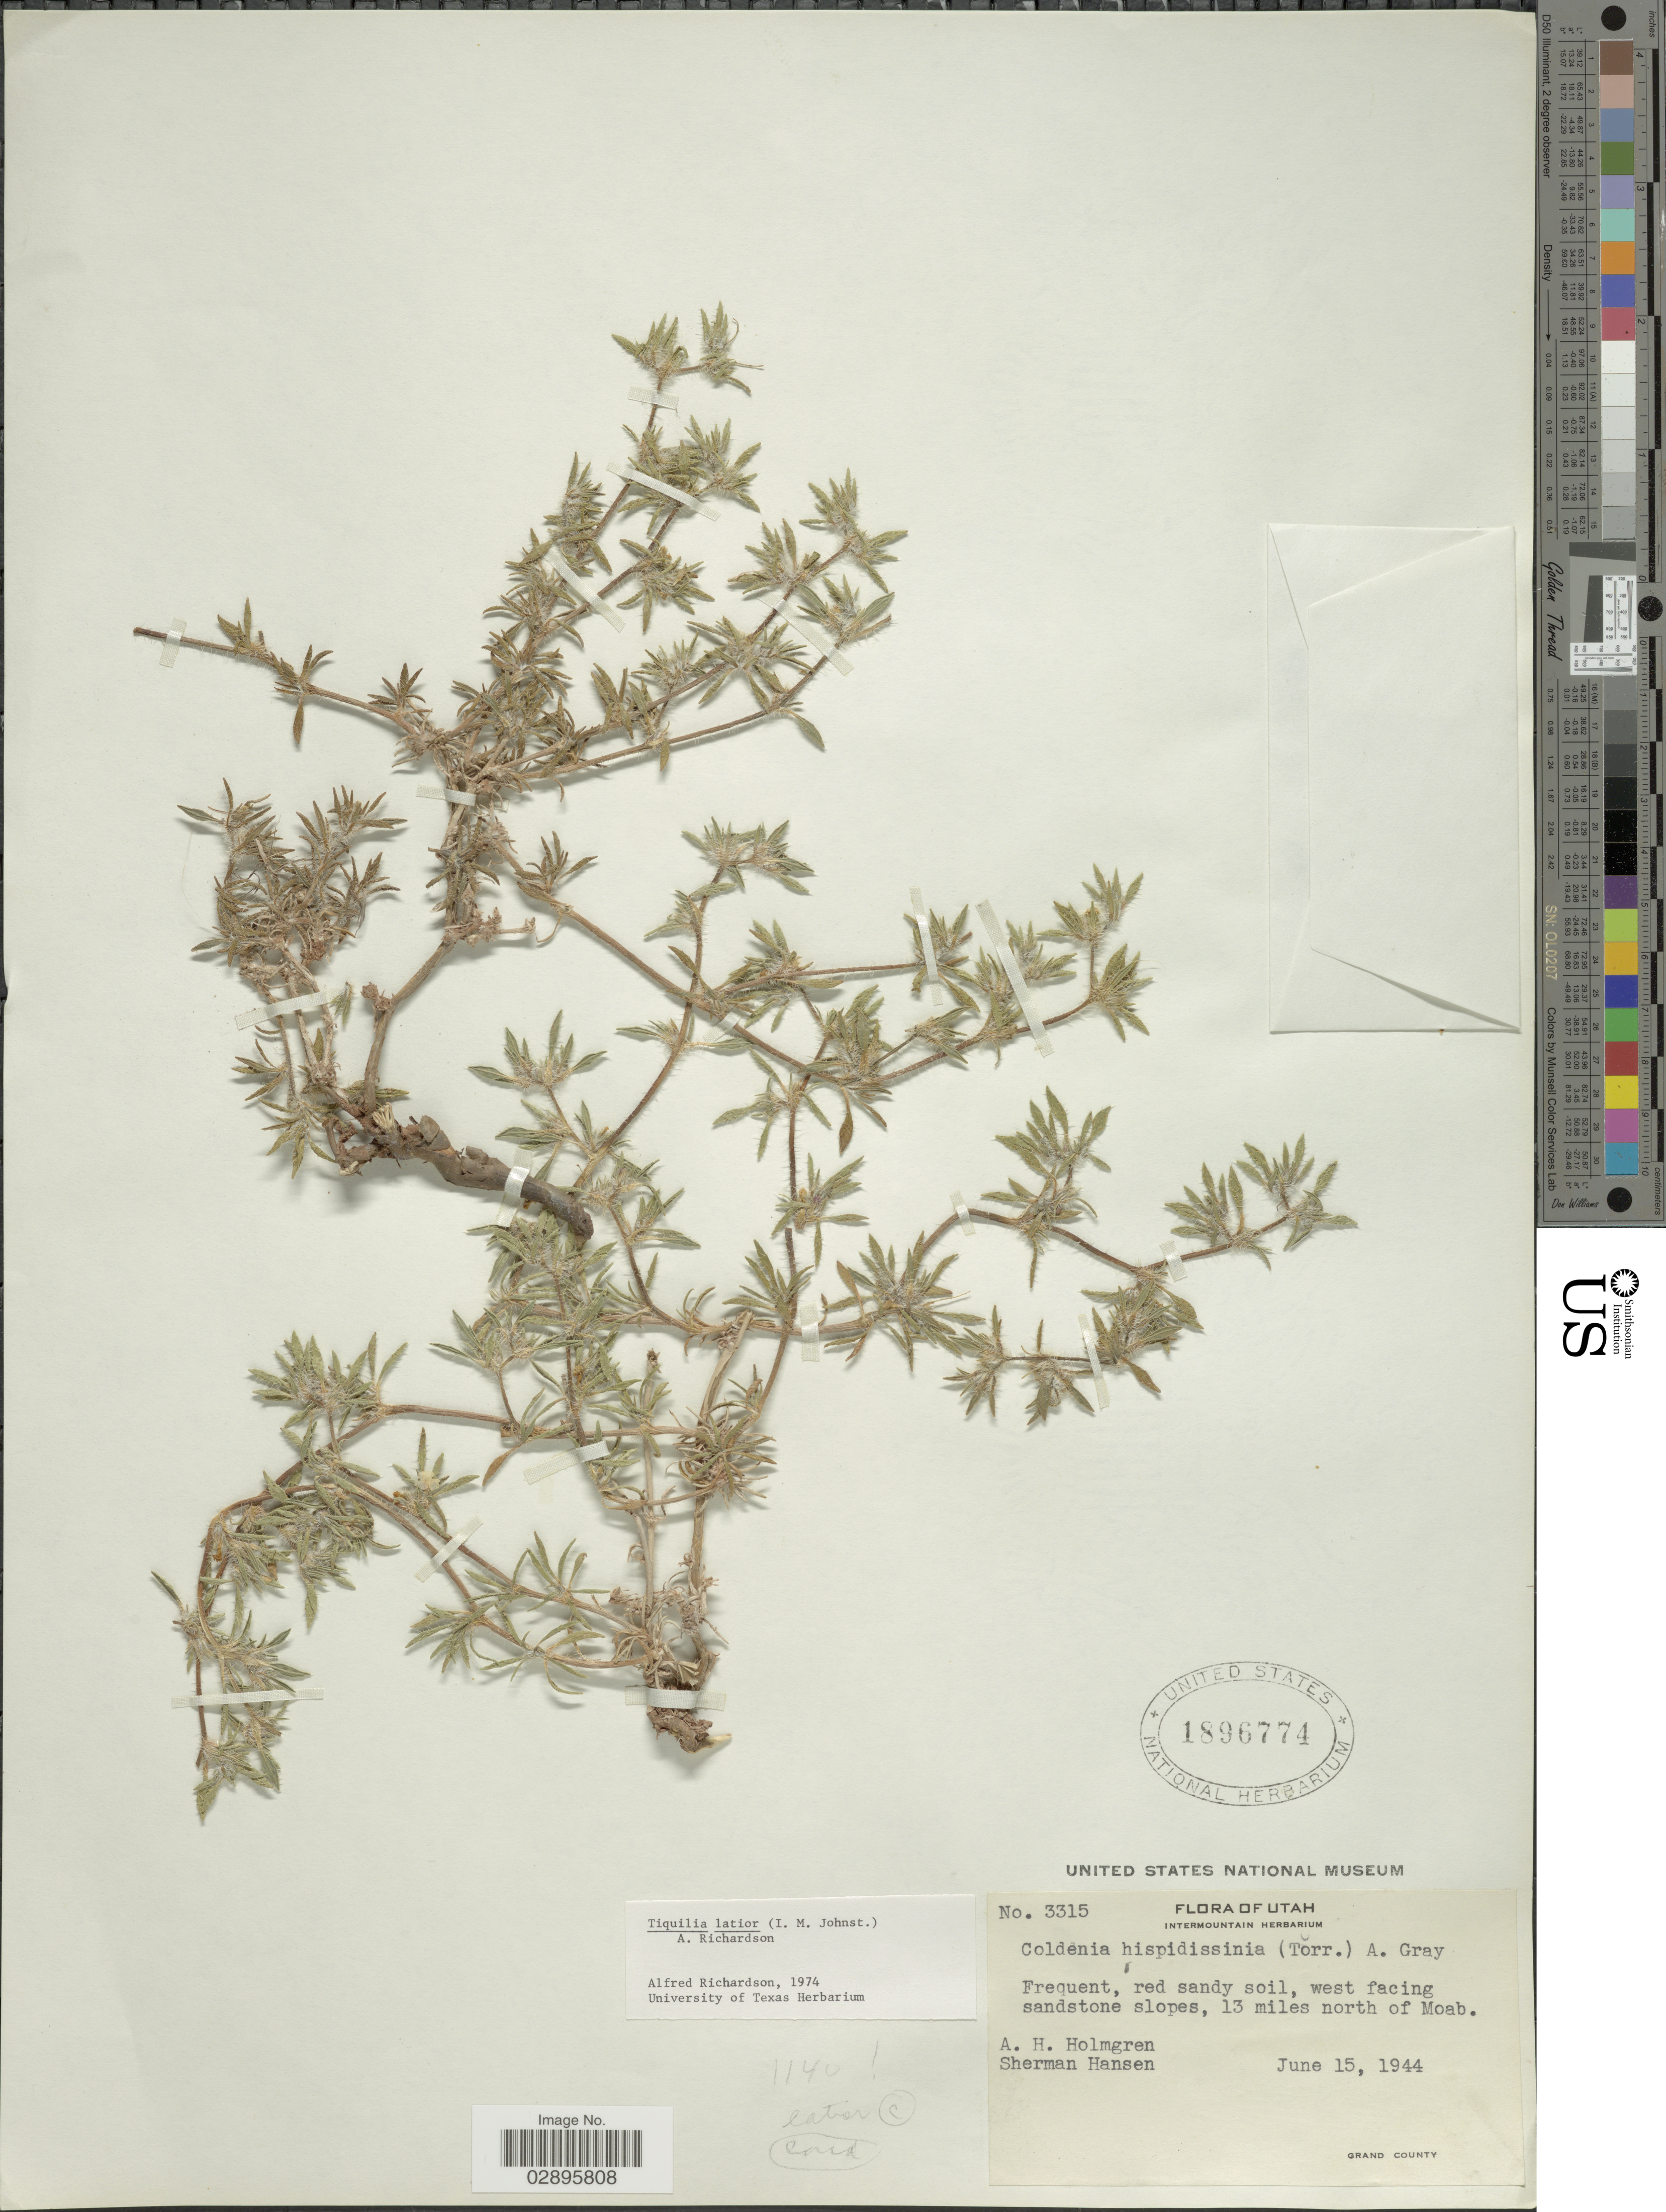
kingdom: Plantae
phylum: Tracheophyta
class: Magnoliopsida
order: Boraginales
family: Ehretiaceae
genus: Tiquilia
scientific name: Tiquilia latior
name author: (I.M. Johnst.) A.T. Richardson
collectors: A. H. Holmgren & S. Hansen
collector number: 3315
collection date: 1944-06-15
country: United States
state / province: Utah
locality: Frequent, red sandy soil, west facing sandstone slopes, 13 miles north of Moab.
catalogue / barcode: US 1896774